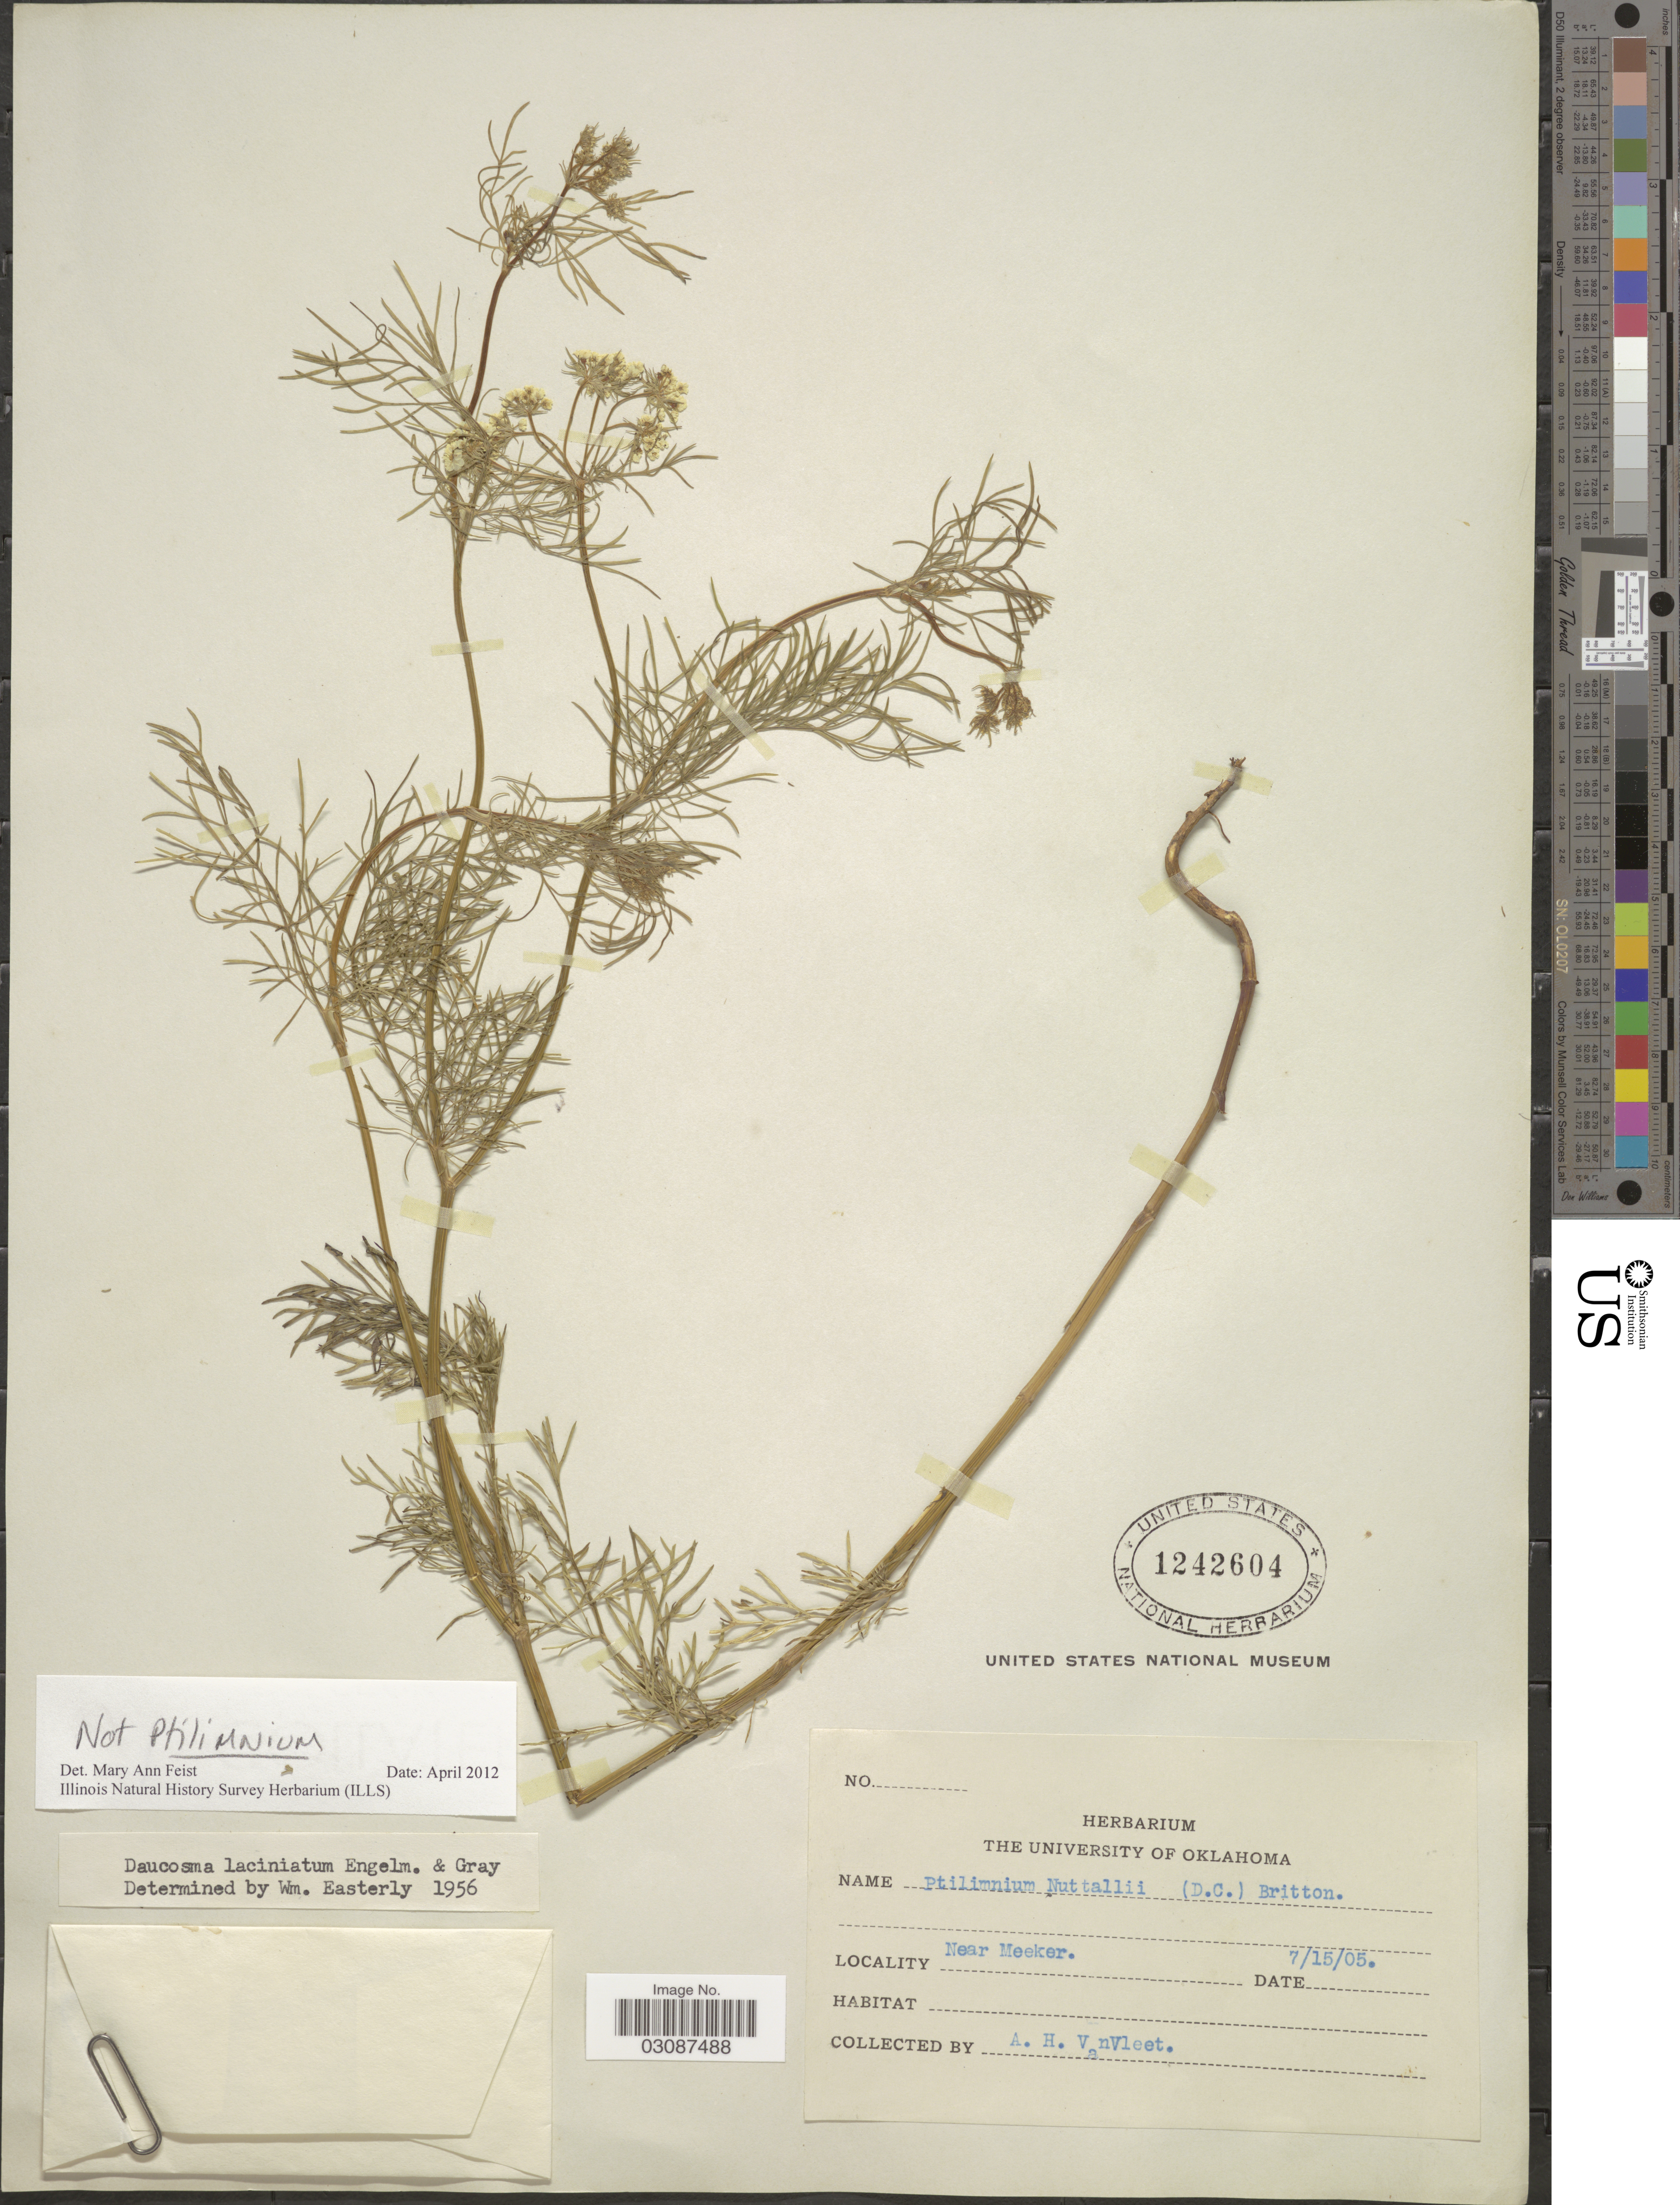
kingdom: Plantae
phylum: Tracheophyta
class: Magnoliopsida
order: Apiales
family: Apiaceae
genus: Daucosma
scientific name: Daucosma laciniata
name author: Engelm. & A. Gray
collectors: A. H. Van Vleet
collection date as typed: Transcribed d/m/y: 15/7/5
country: United States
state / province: Oklahoma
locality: Near Meeker.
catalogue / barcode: US 1242604